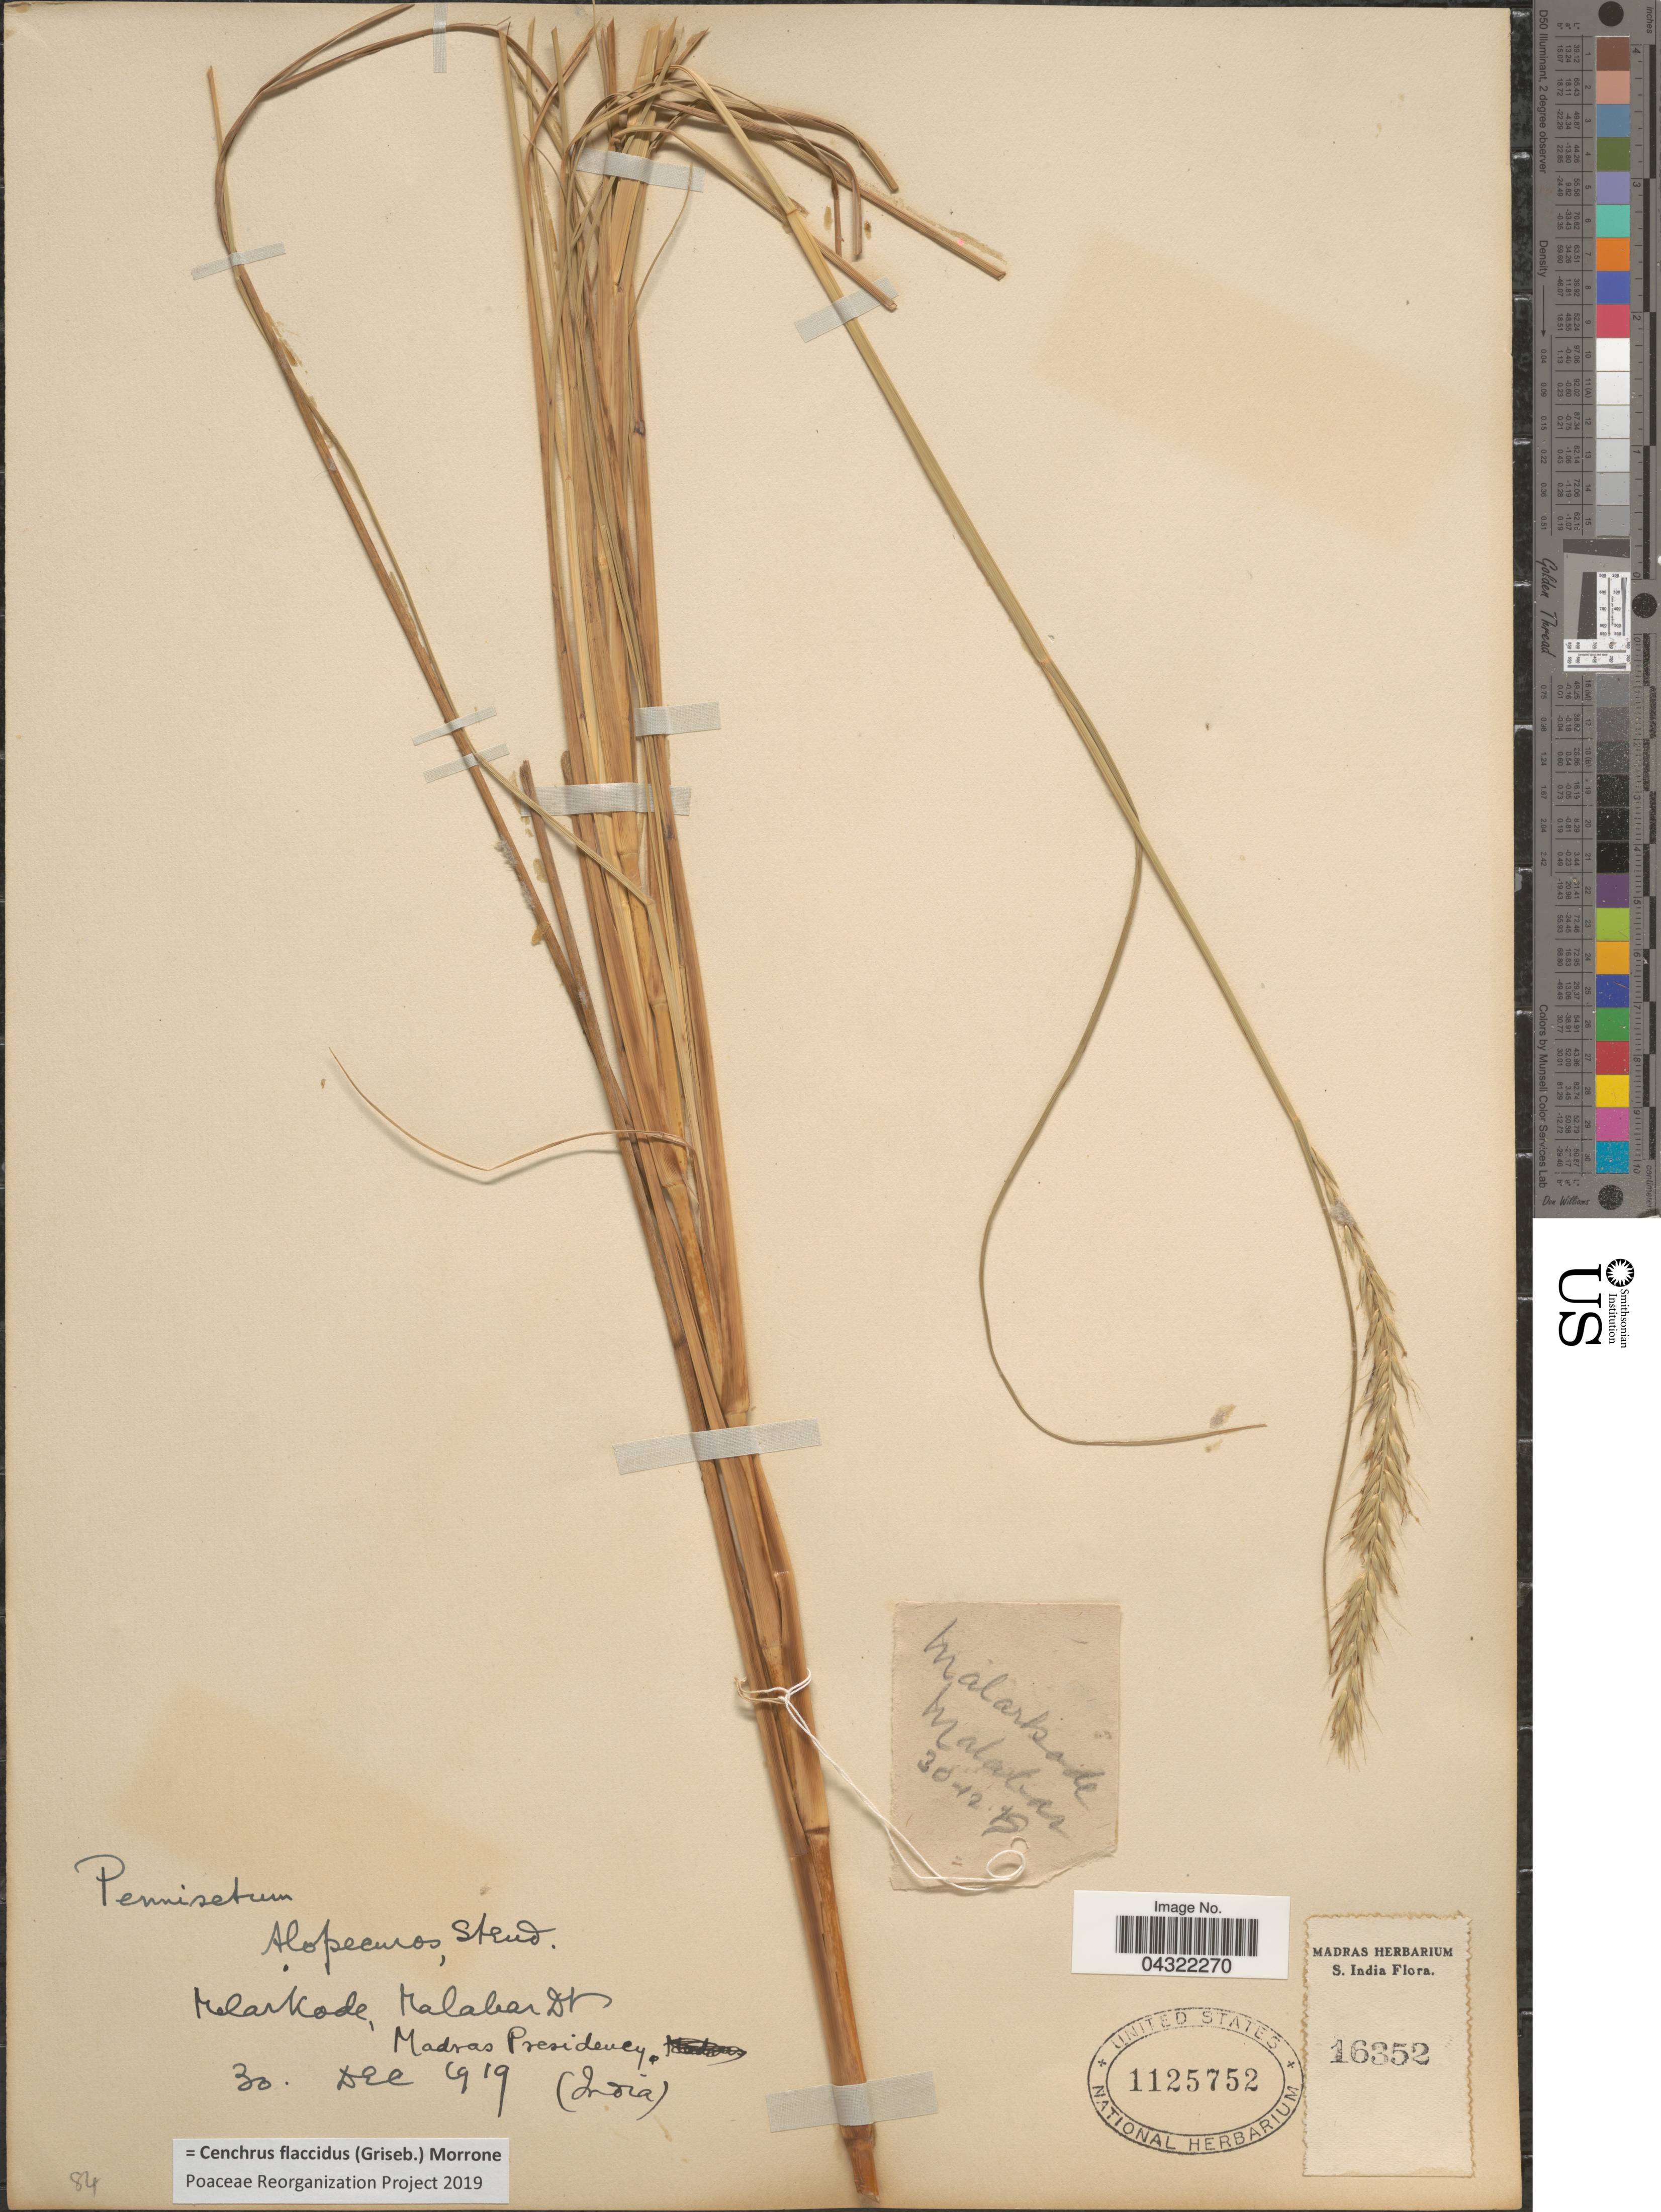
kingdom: Plantae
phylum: Tracheophyta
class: Liliopsida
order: Poales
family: Poaceae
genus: Cenchrus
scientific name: Cenchrus flaccidus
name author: (Griseb.) Morrone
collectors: Ex herb. Madras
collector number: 16352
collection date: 1919-12-30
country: India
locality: Melarkode, Malabar Dt. Madras Presidency.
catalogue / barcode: US 1125752